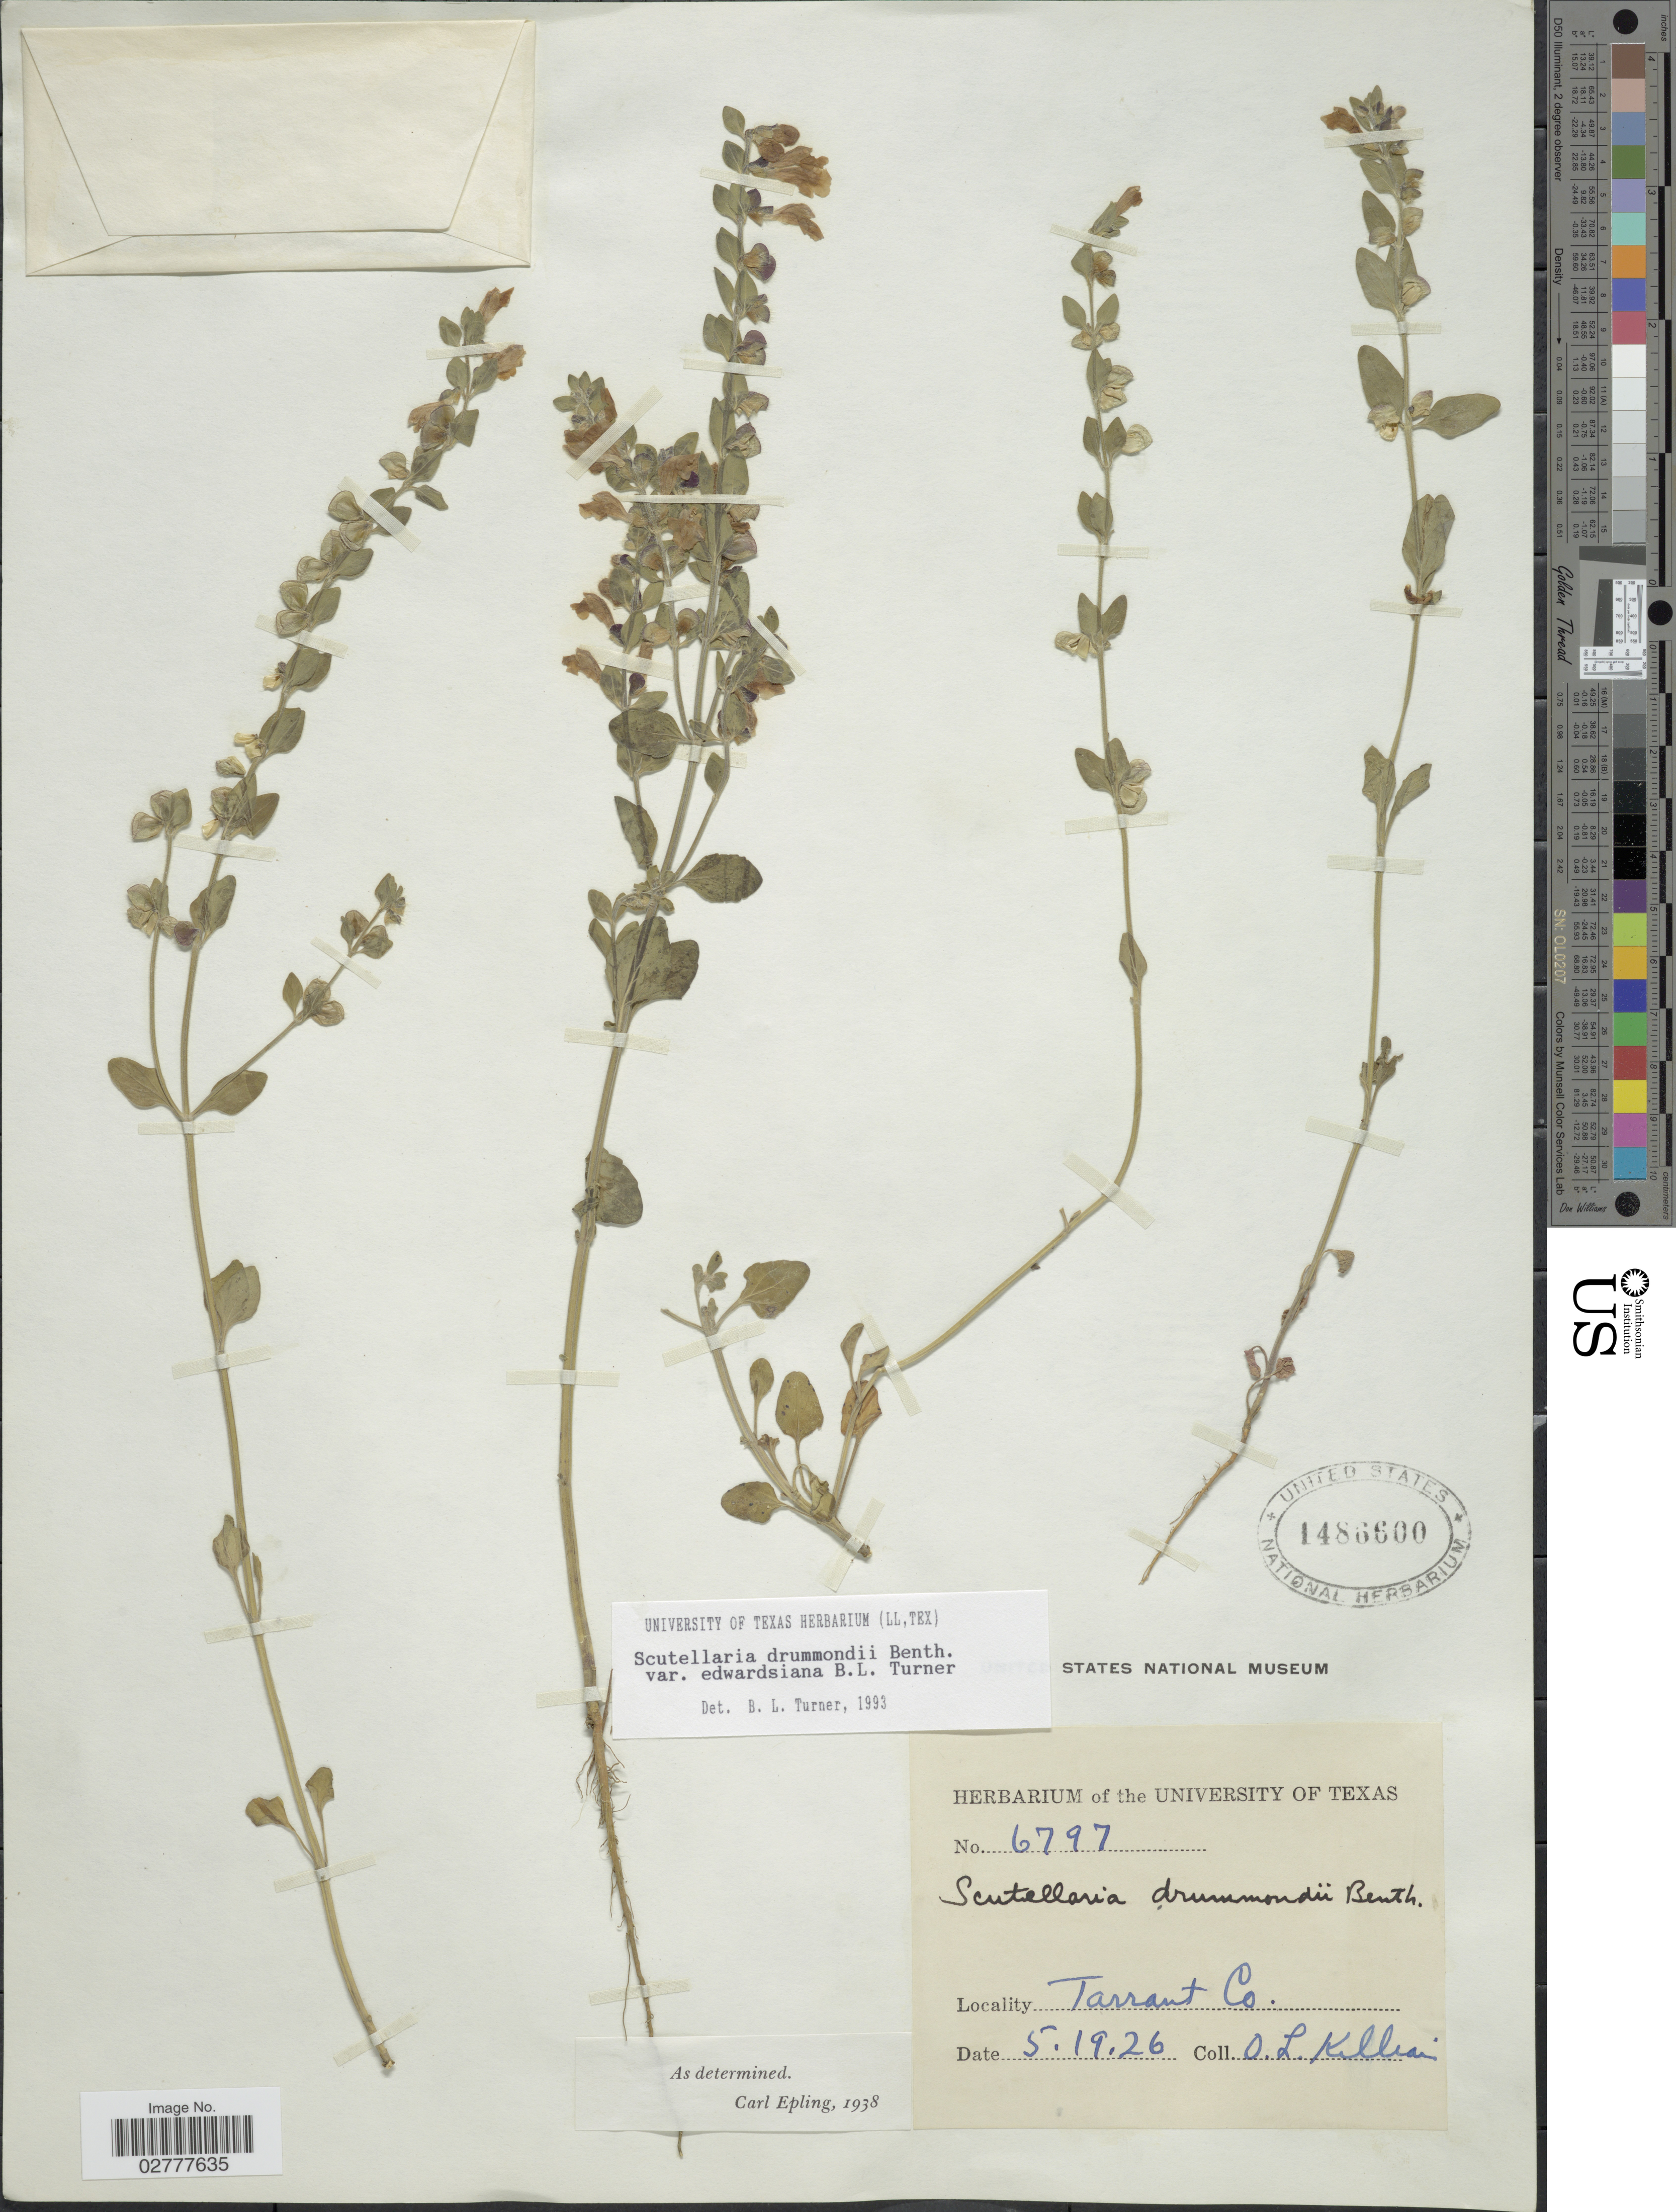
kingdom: Plantae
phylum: Tracheophyta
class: Magnoliopsida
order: Lamiales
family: Lamiaceae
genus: Scutellaria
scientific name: Scutellaria drummondii var. edwardsiana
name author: Benth.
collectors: O. Killian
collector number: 6797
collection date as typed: Transcribed d/m/y: 19/5/26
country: United States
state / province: Texas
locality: Tarrant Co.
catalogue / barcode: US 1486600